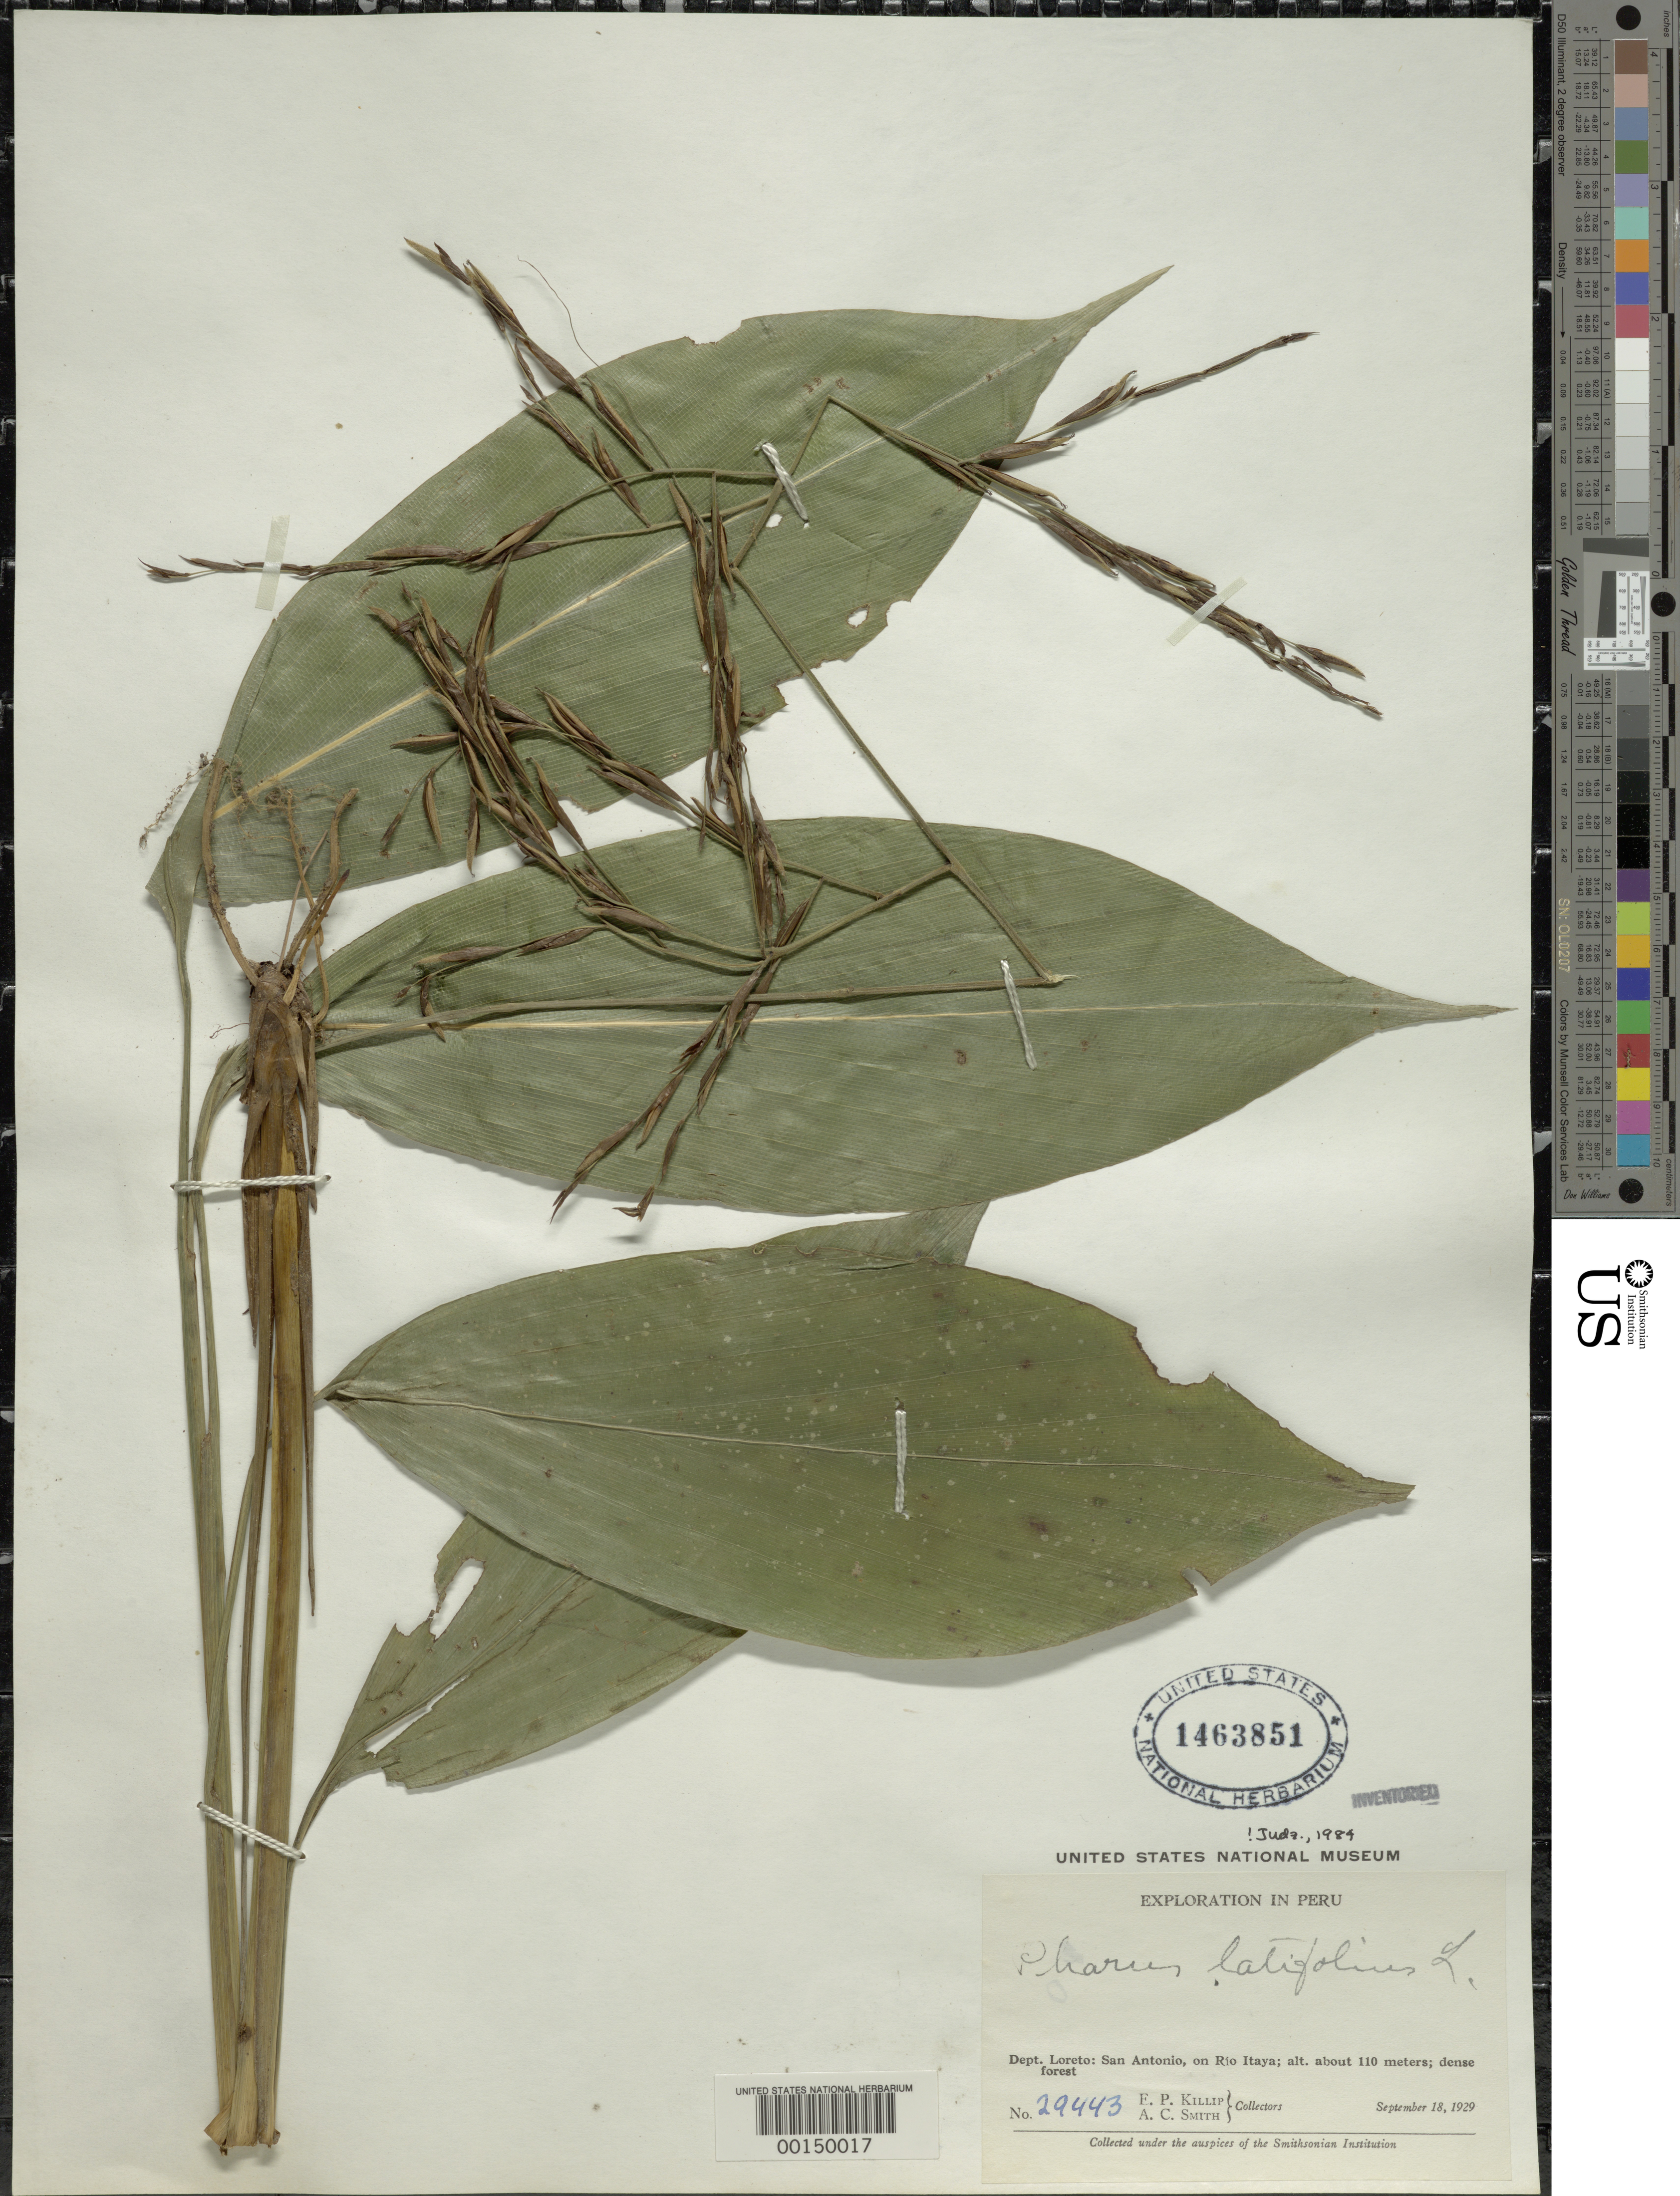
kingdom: Plantae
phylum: Tracheophyta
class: Liliopsida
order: Poales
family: Poaceae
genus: Pharus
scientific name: Pharus latifolius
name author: L.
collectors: A. C. Smith & E. P. Killip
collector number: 29443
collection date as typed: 18 Sep 1929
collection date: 1929-09-18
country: Peru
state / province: Loreto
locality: San antonio, rio itaya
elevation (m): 110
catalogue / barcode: US 1463851